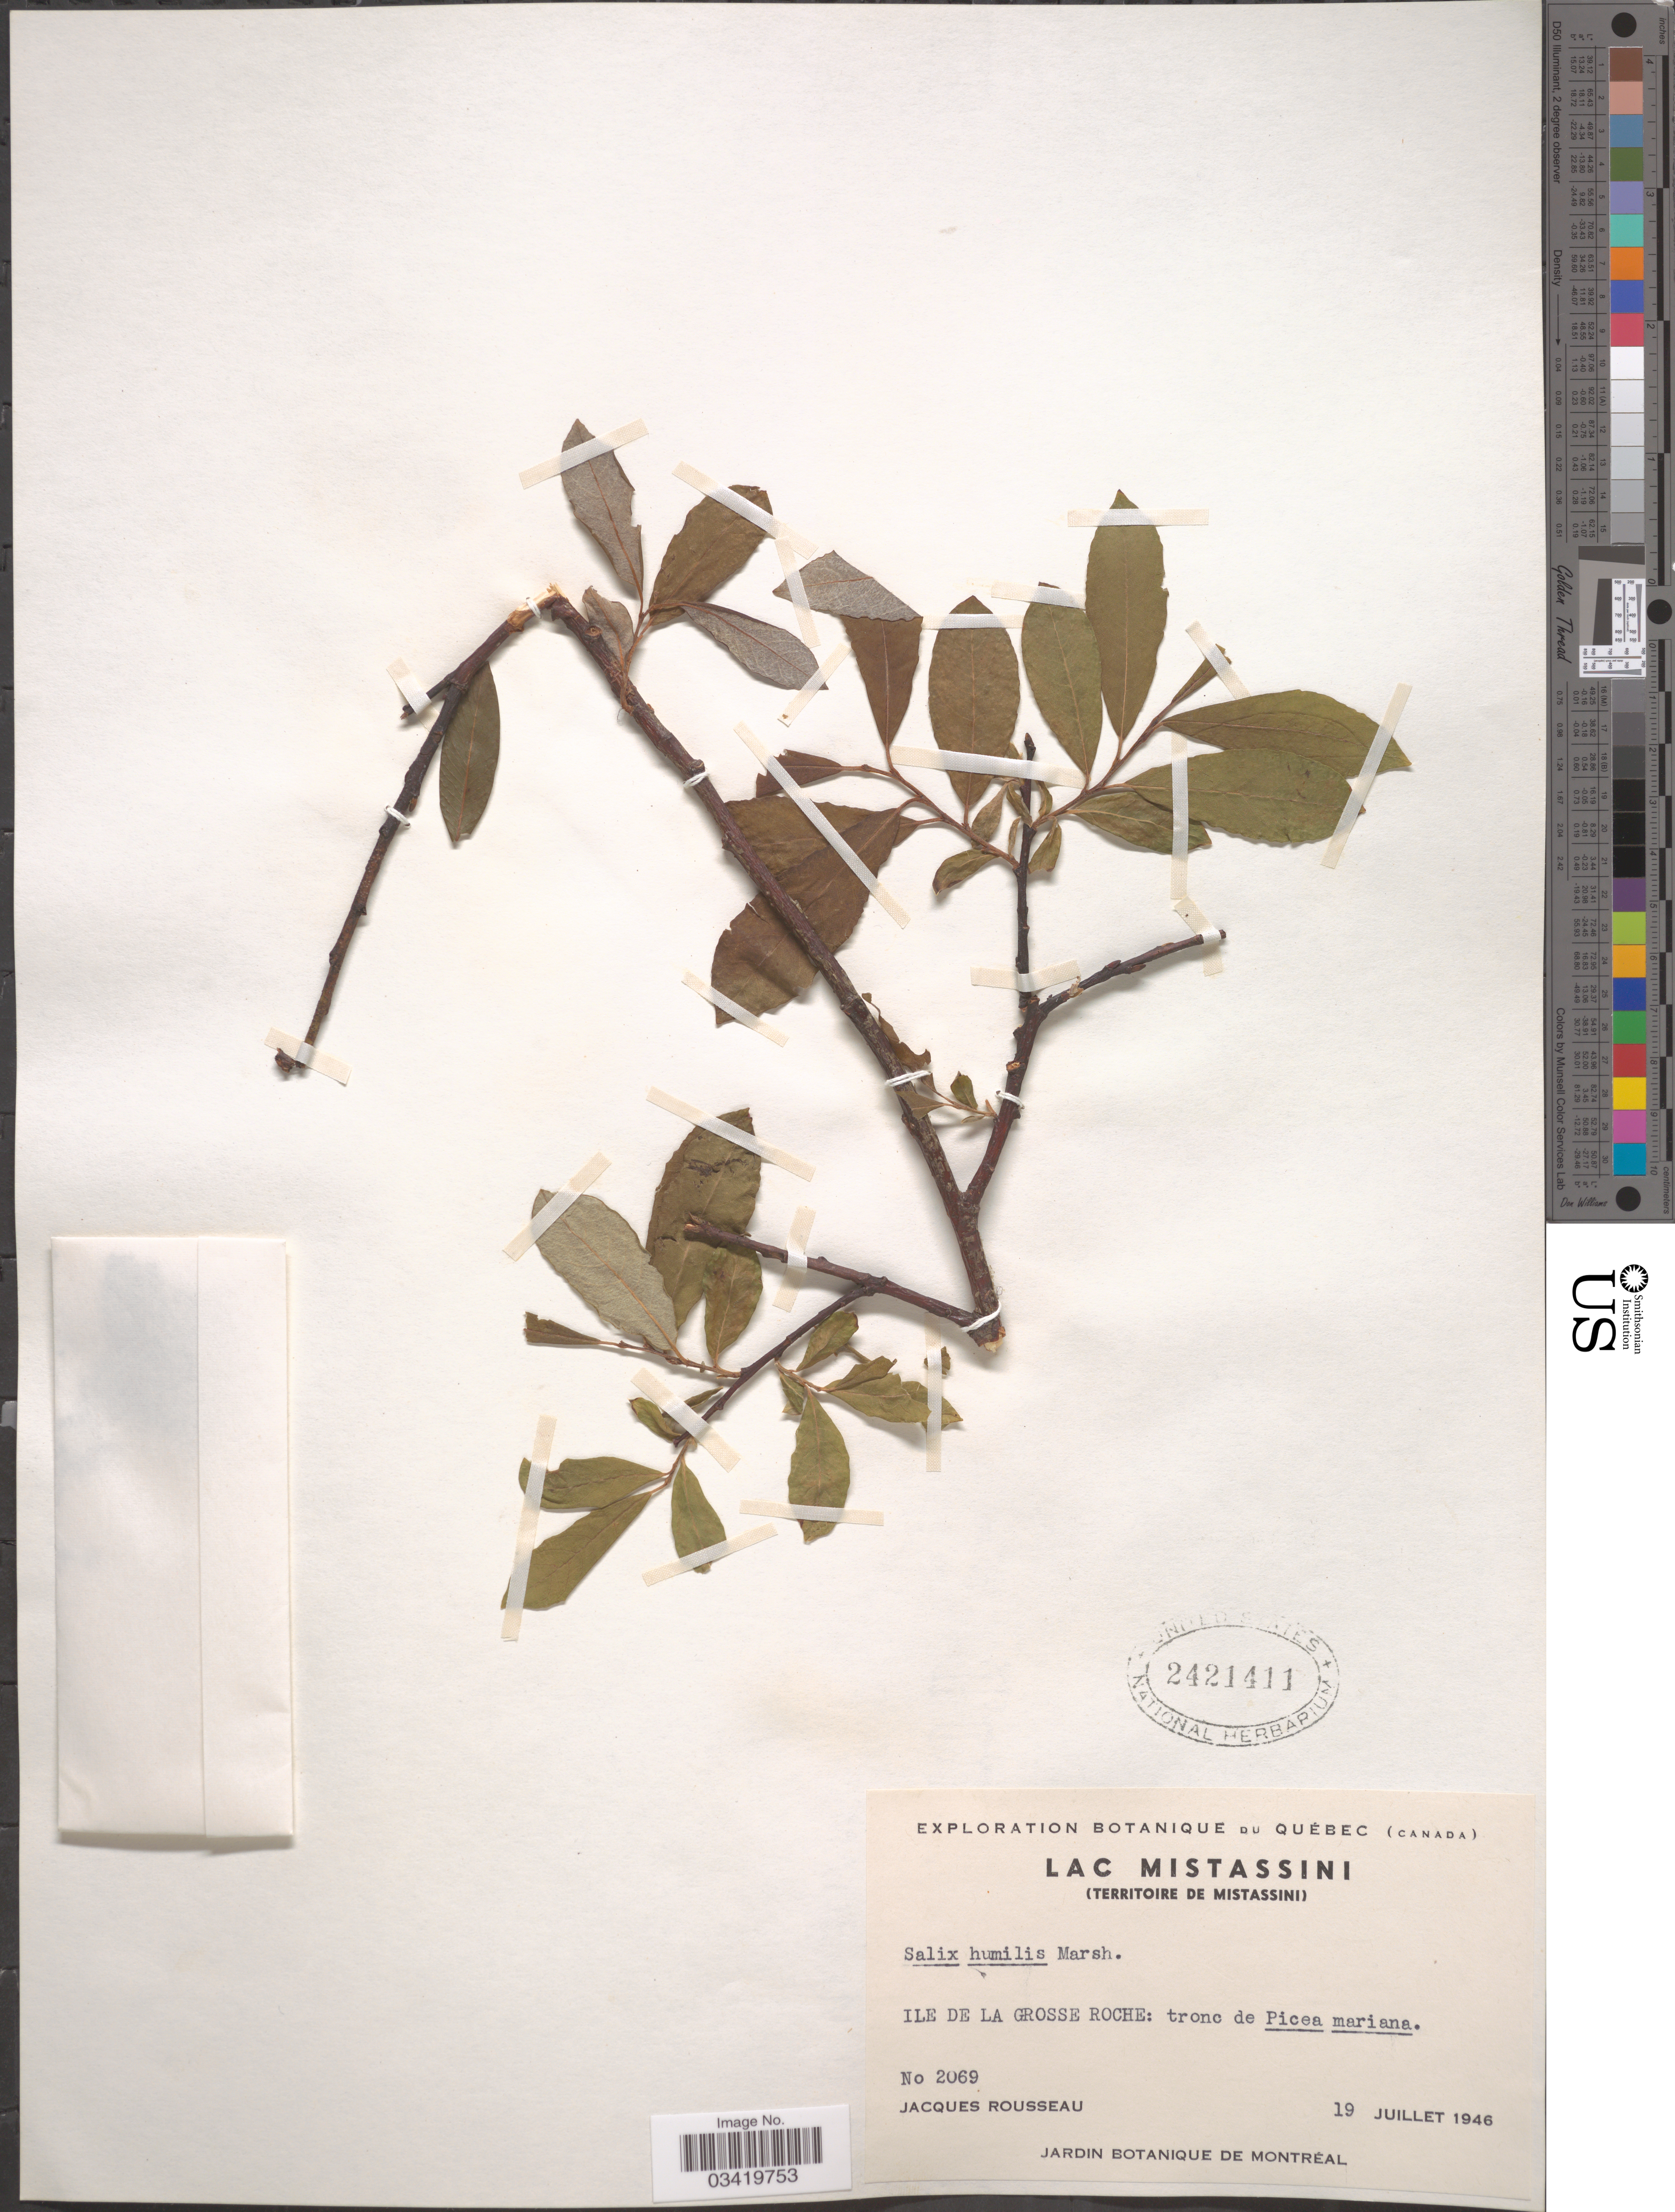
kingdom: Plantae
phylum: Tracheophyta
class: Magnoliopsida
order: Malpighiales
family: Salicaceae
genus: Salix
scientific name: Salix candida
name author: Flüggé ex Willd.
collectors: J. Rousseau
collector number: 2069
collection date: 1945-07-19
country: Canada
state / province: Quebec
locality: Lac Mistassini (Territoire de Mistassini). Ile de La Grosse Roche: tronc de Picea mariana.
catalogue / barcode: US 2421411